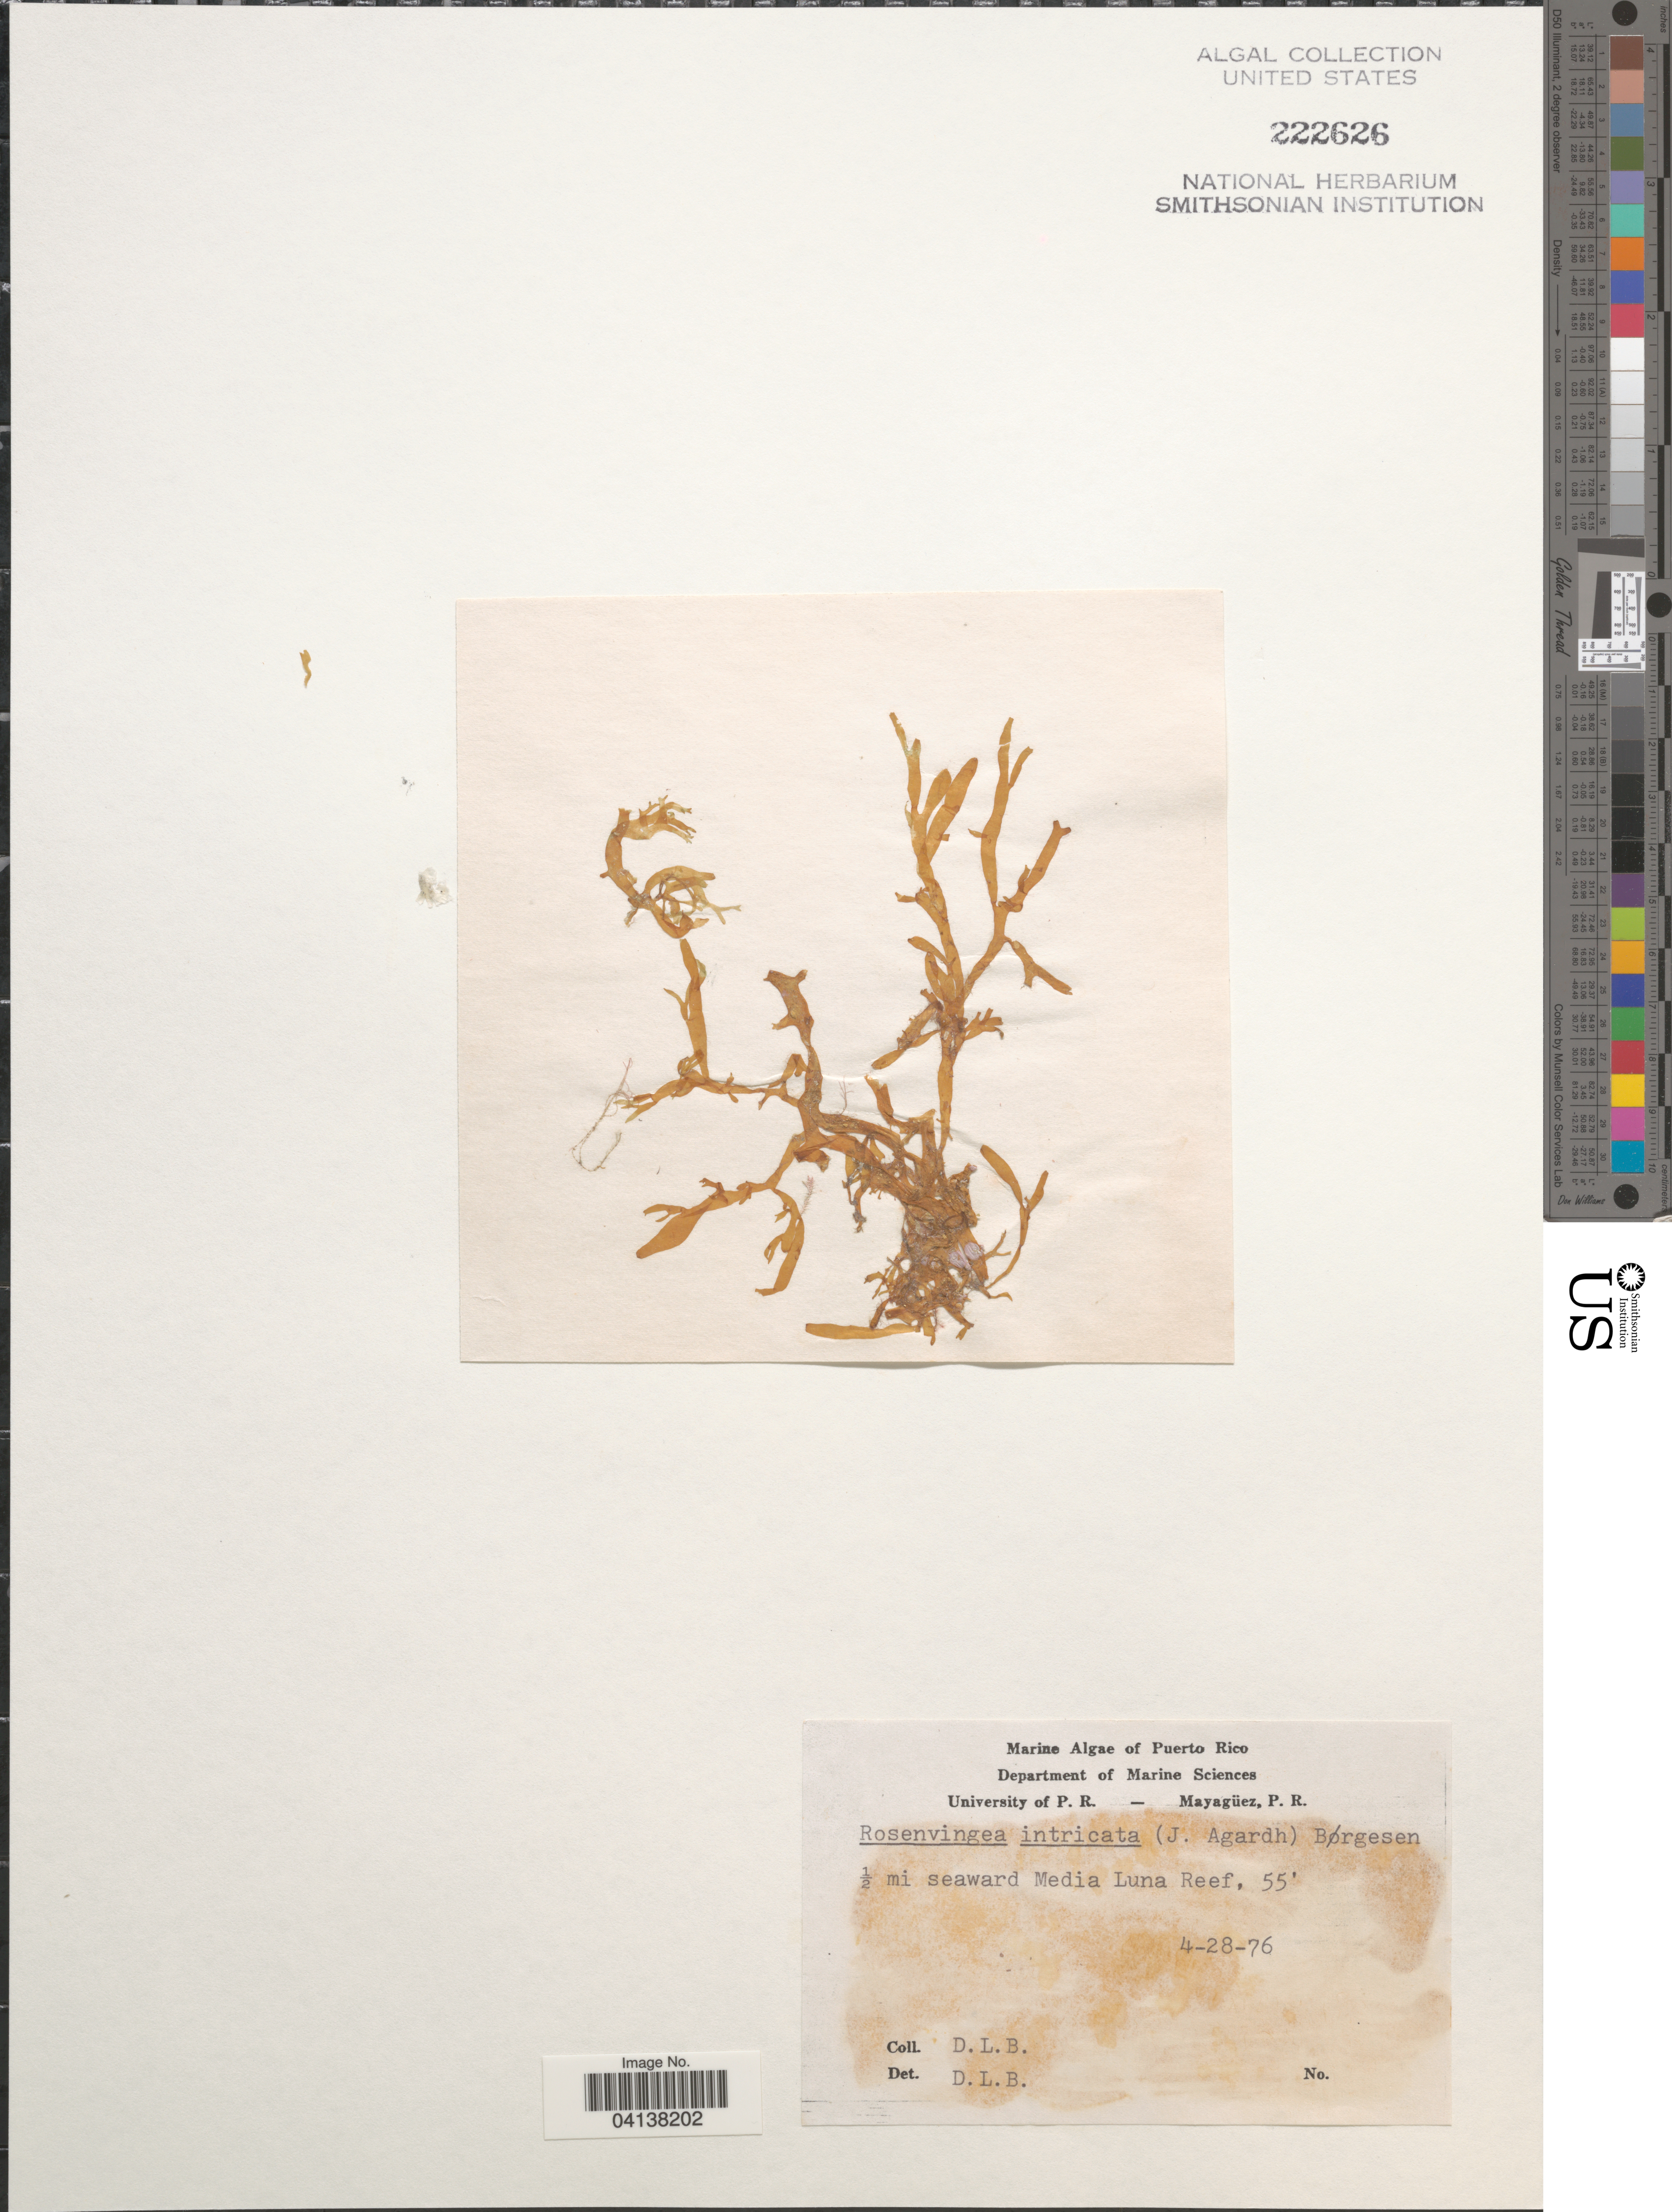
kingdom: Chromista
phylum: Ochrophyta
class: Phaeophyceae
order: Scytosiphonales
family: Scytosiphonaceae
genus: Rosenvingea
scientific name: Rosenvingea endiviifolia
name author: (Martius) M.J. Wynne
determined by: Algae name updating Project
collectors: D. L. B.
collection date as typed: Transcribed d/m/y: 28/4/76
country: Puerto Rico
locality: ½ mi seaward Media Luna Reef.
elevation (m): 17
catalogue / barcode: US 222626